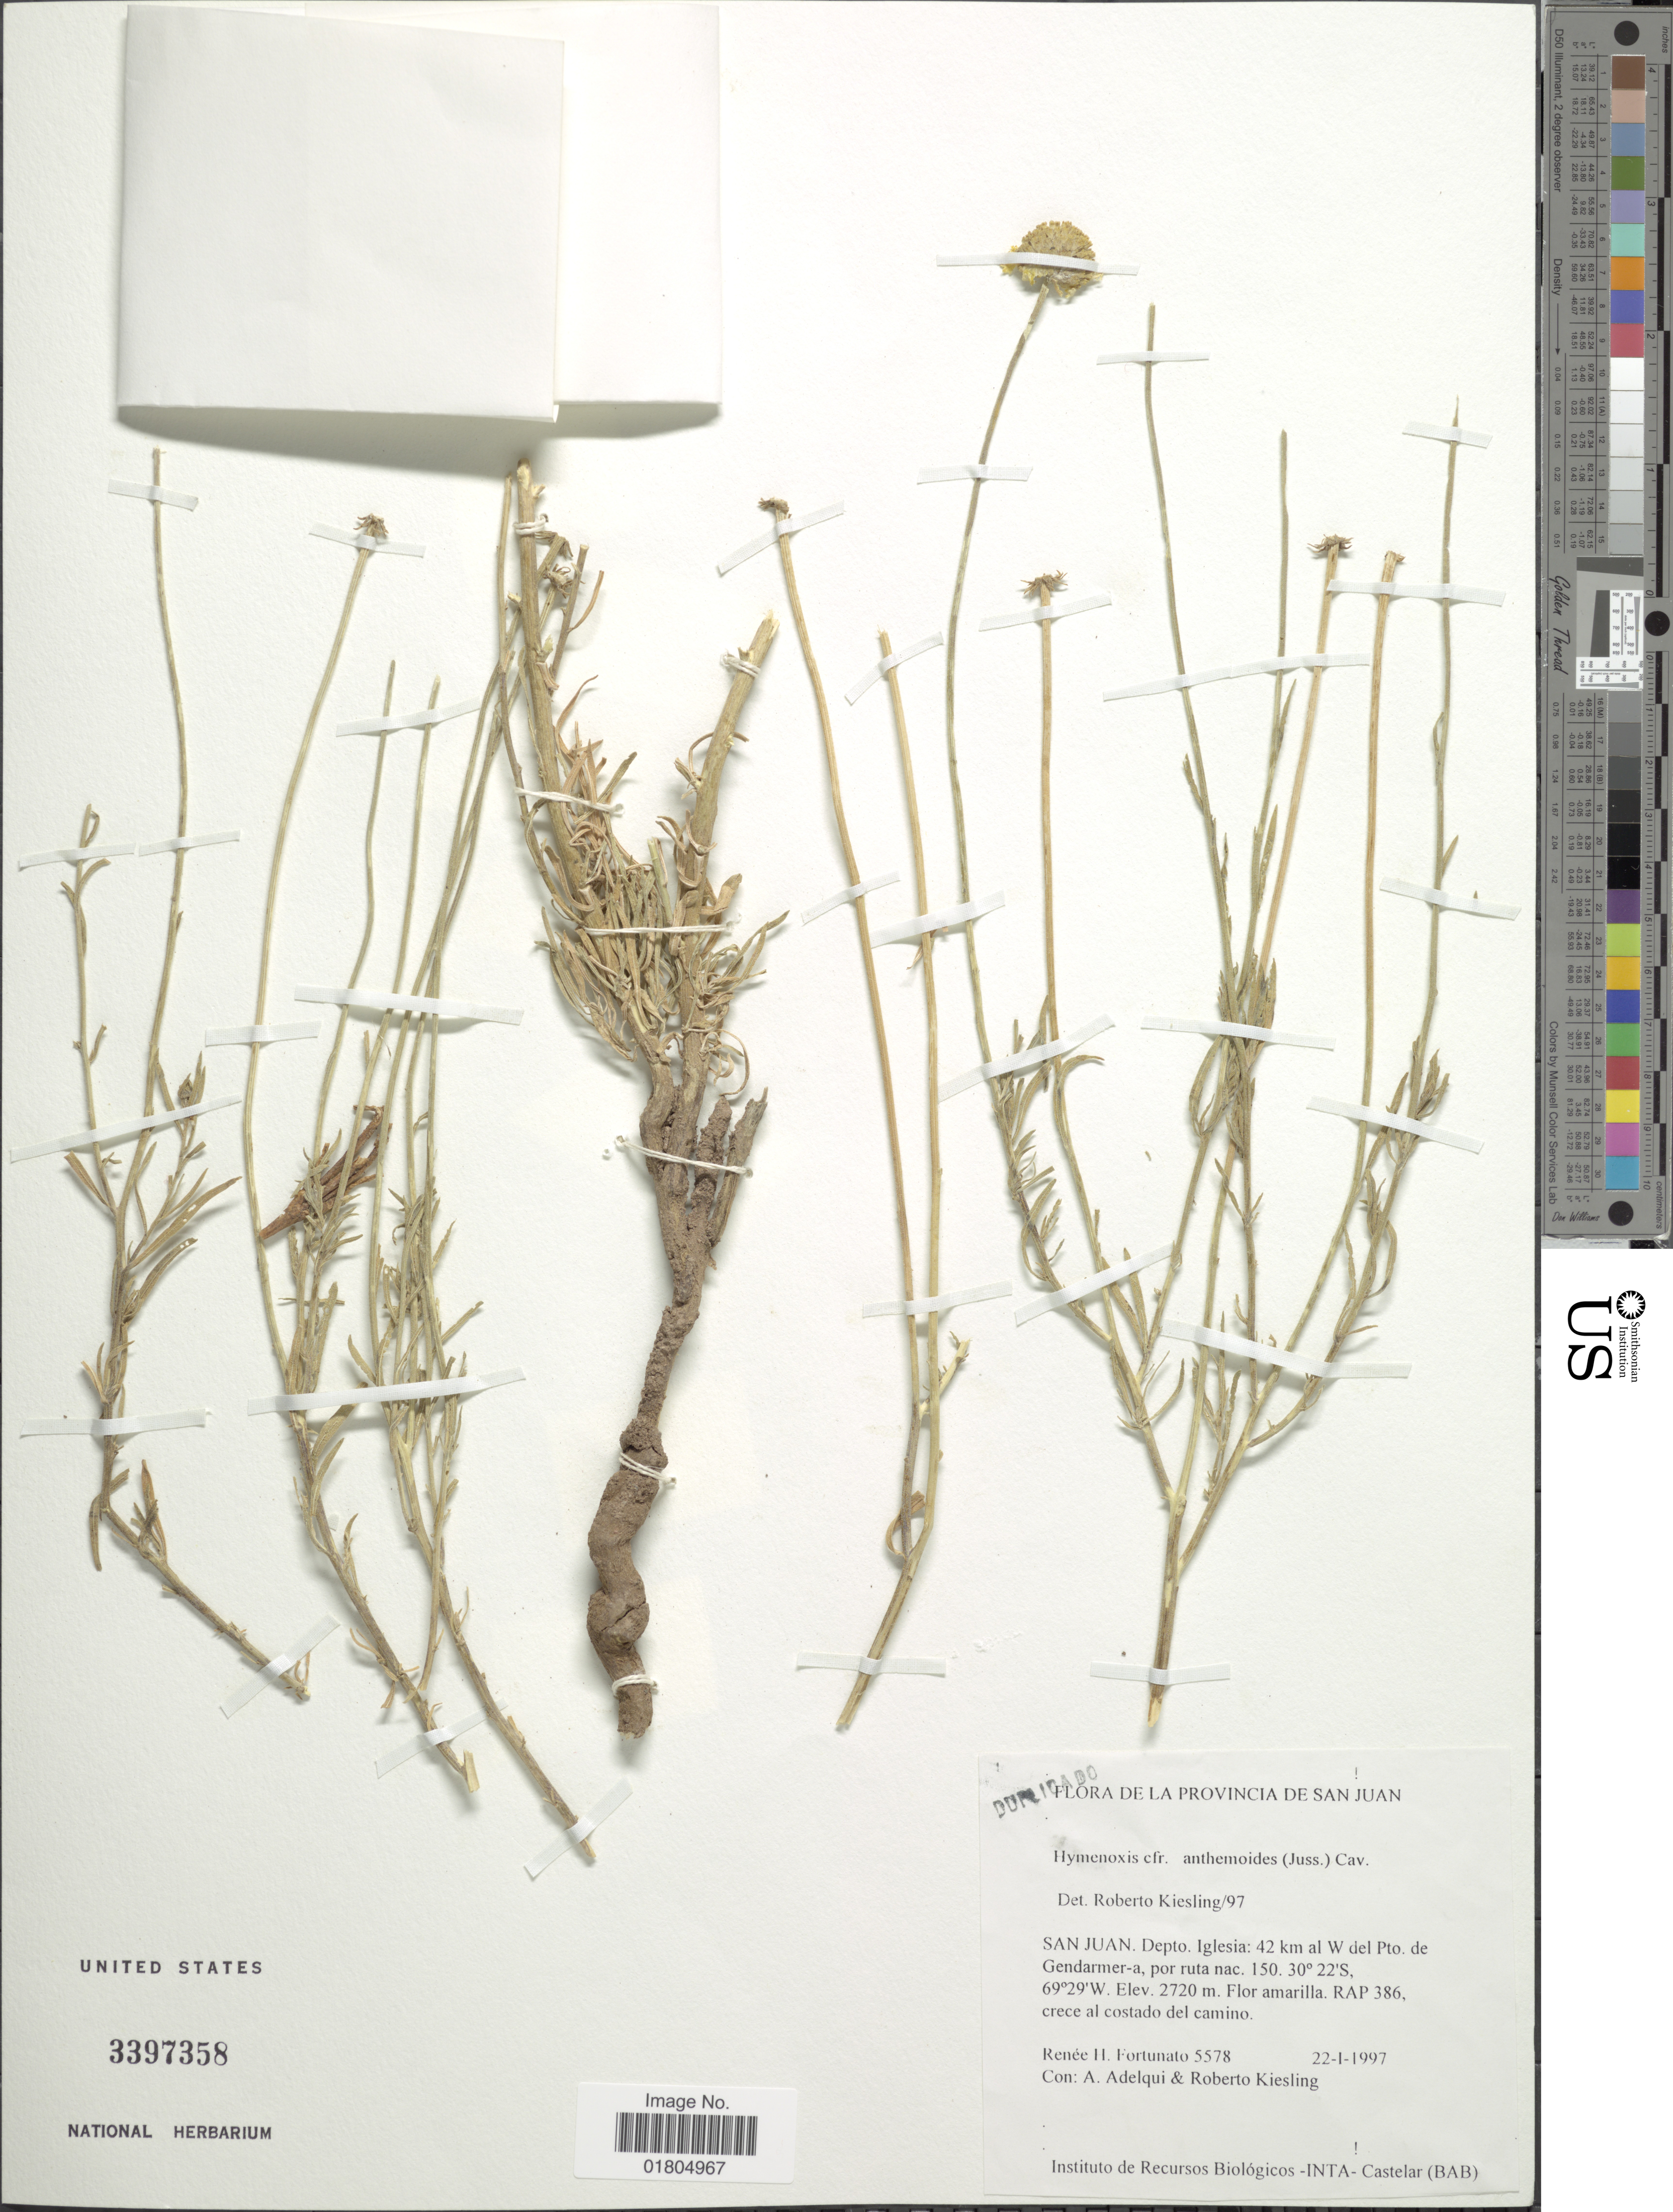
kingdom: Plantae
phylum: Tracheophyta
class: Magnoliopsida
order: Asterales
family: Asteraceae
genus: Hymenoxys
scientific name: Hymenoxys anthemoides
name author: (Juss.) Cass. ex DC.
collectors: R. H. Fortunato, A. Adelqui & R. Kiesling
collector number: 5578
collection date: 1997-01-22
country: Argentina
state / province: San Juan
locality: San Juan, Depto. Iglesia: 42 km al W del Pzto. de Gendarmer-a, por ruta nac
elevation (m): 2720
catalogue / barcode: US 3397358